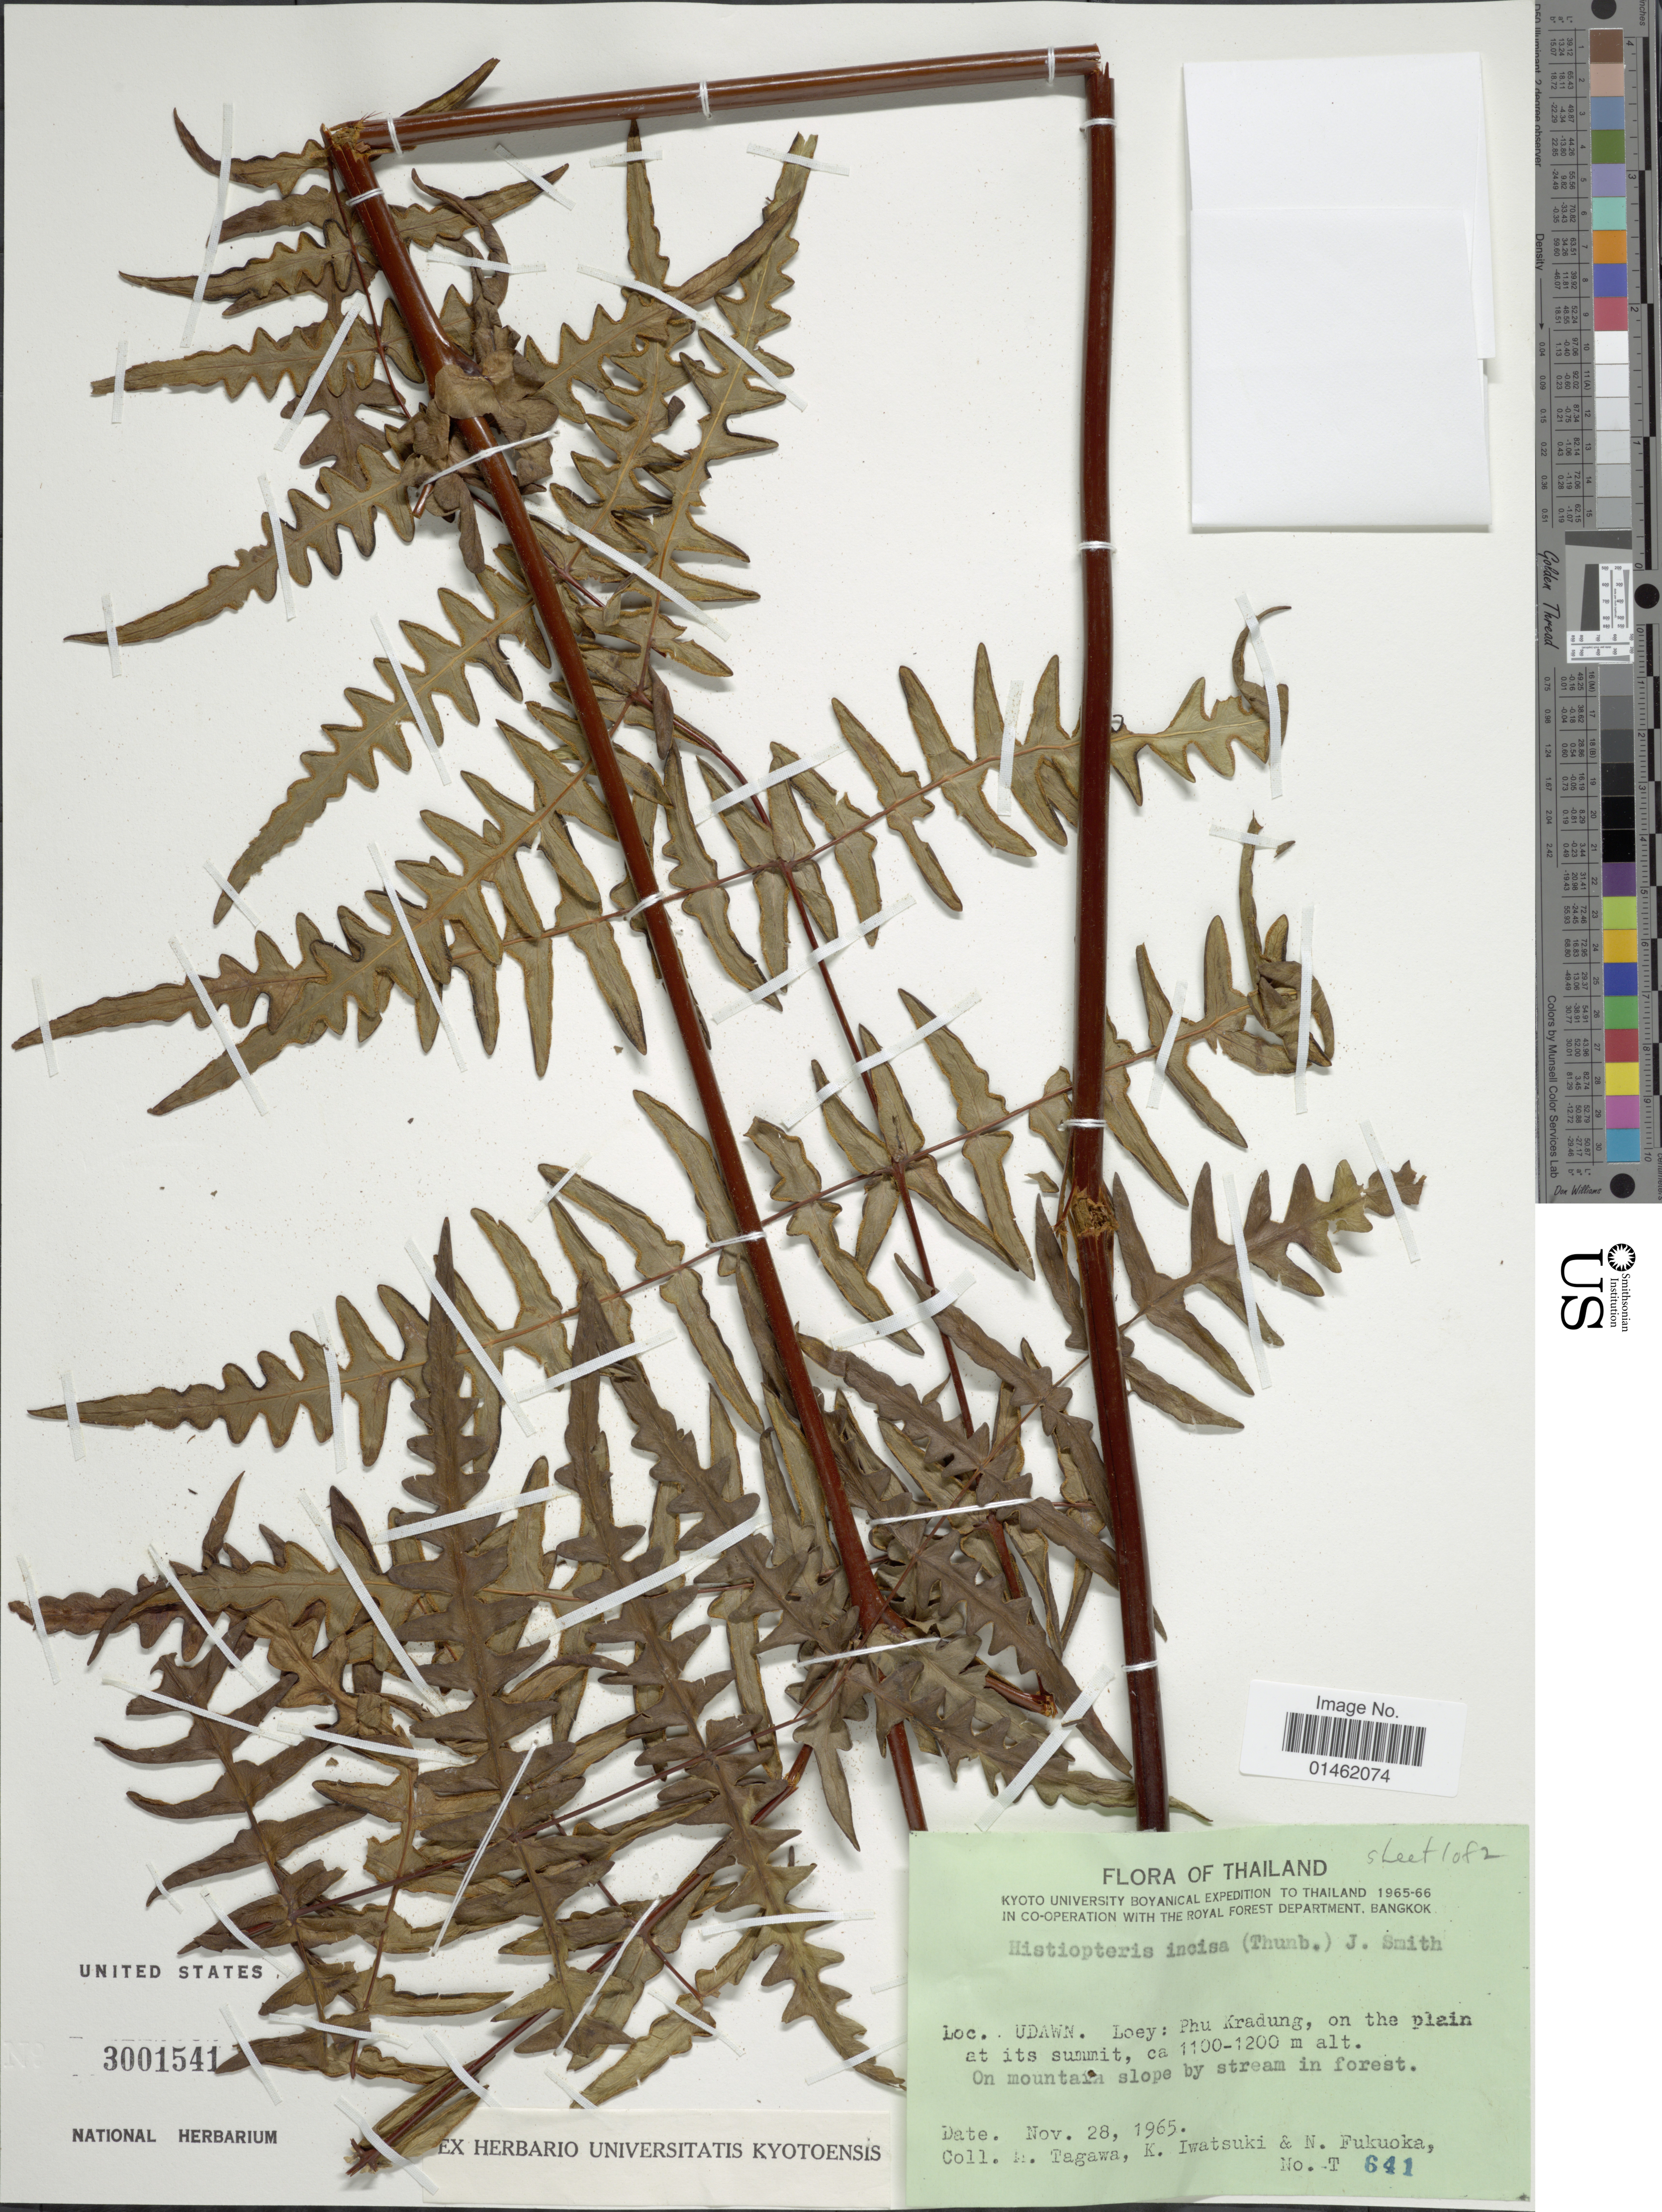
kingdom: Plantae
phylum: Tracheophyta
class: Polypodiopsida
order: Polypodiales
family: Dennstaedtiaceae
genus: Histiopteris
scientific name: Histiopteris incisa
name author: (Thunb.) J. Sm.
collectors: M. Tagawa, K. Iwatsuki & N. Fukuoka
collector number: T 641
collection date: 1965-11-28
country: Thailand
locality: Udawn. Loey: Phu Kradung, on the plain at its summit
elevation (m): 1100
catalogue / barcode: US 3001541